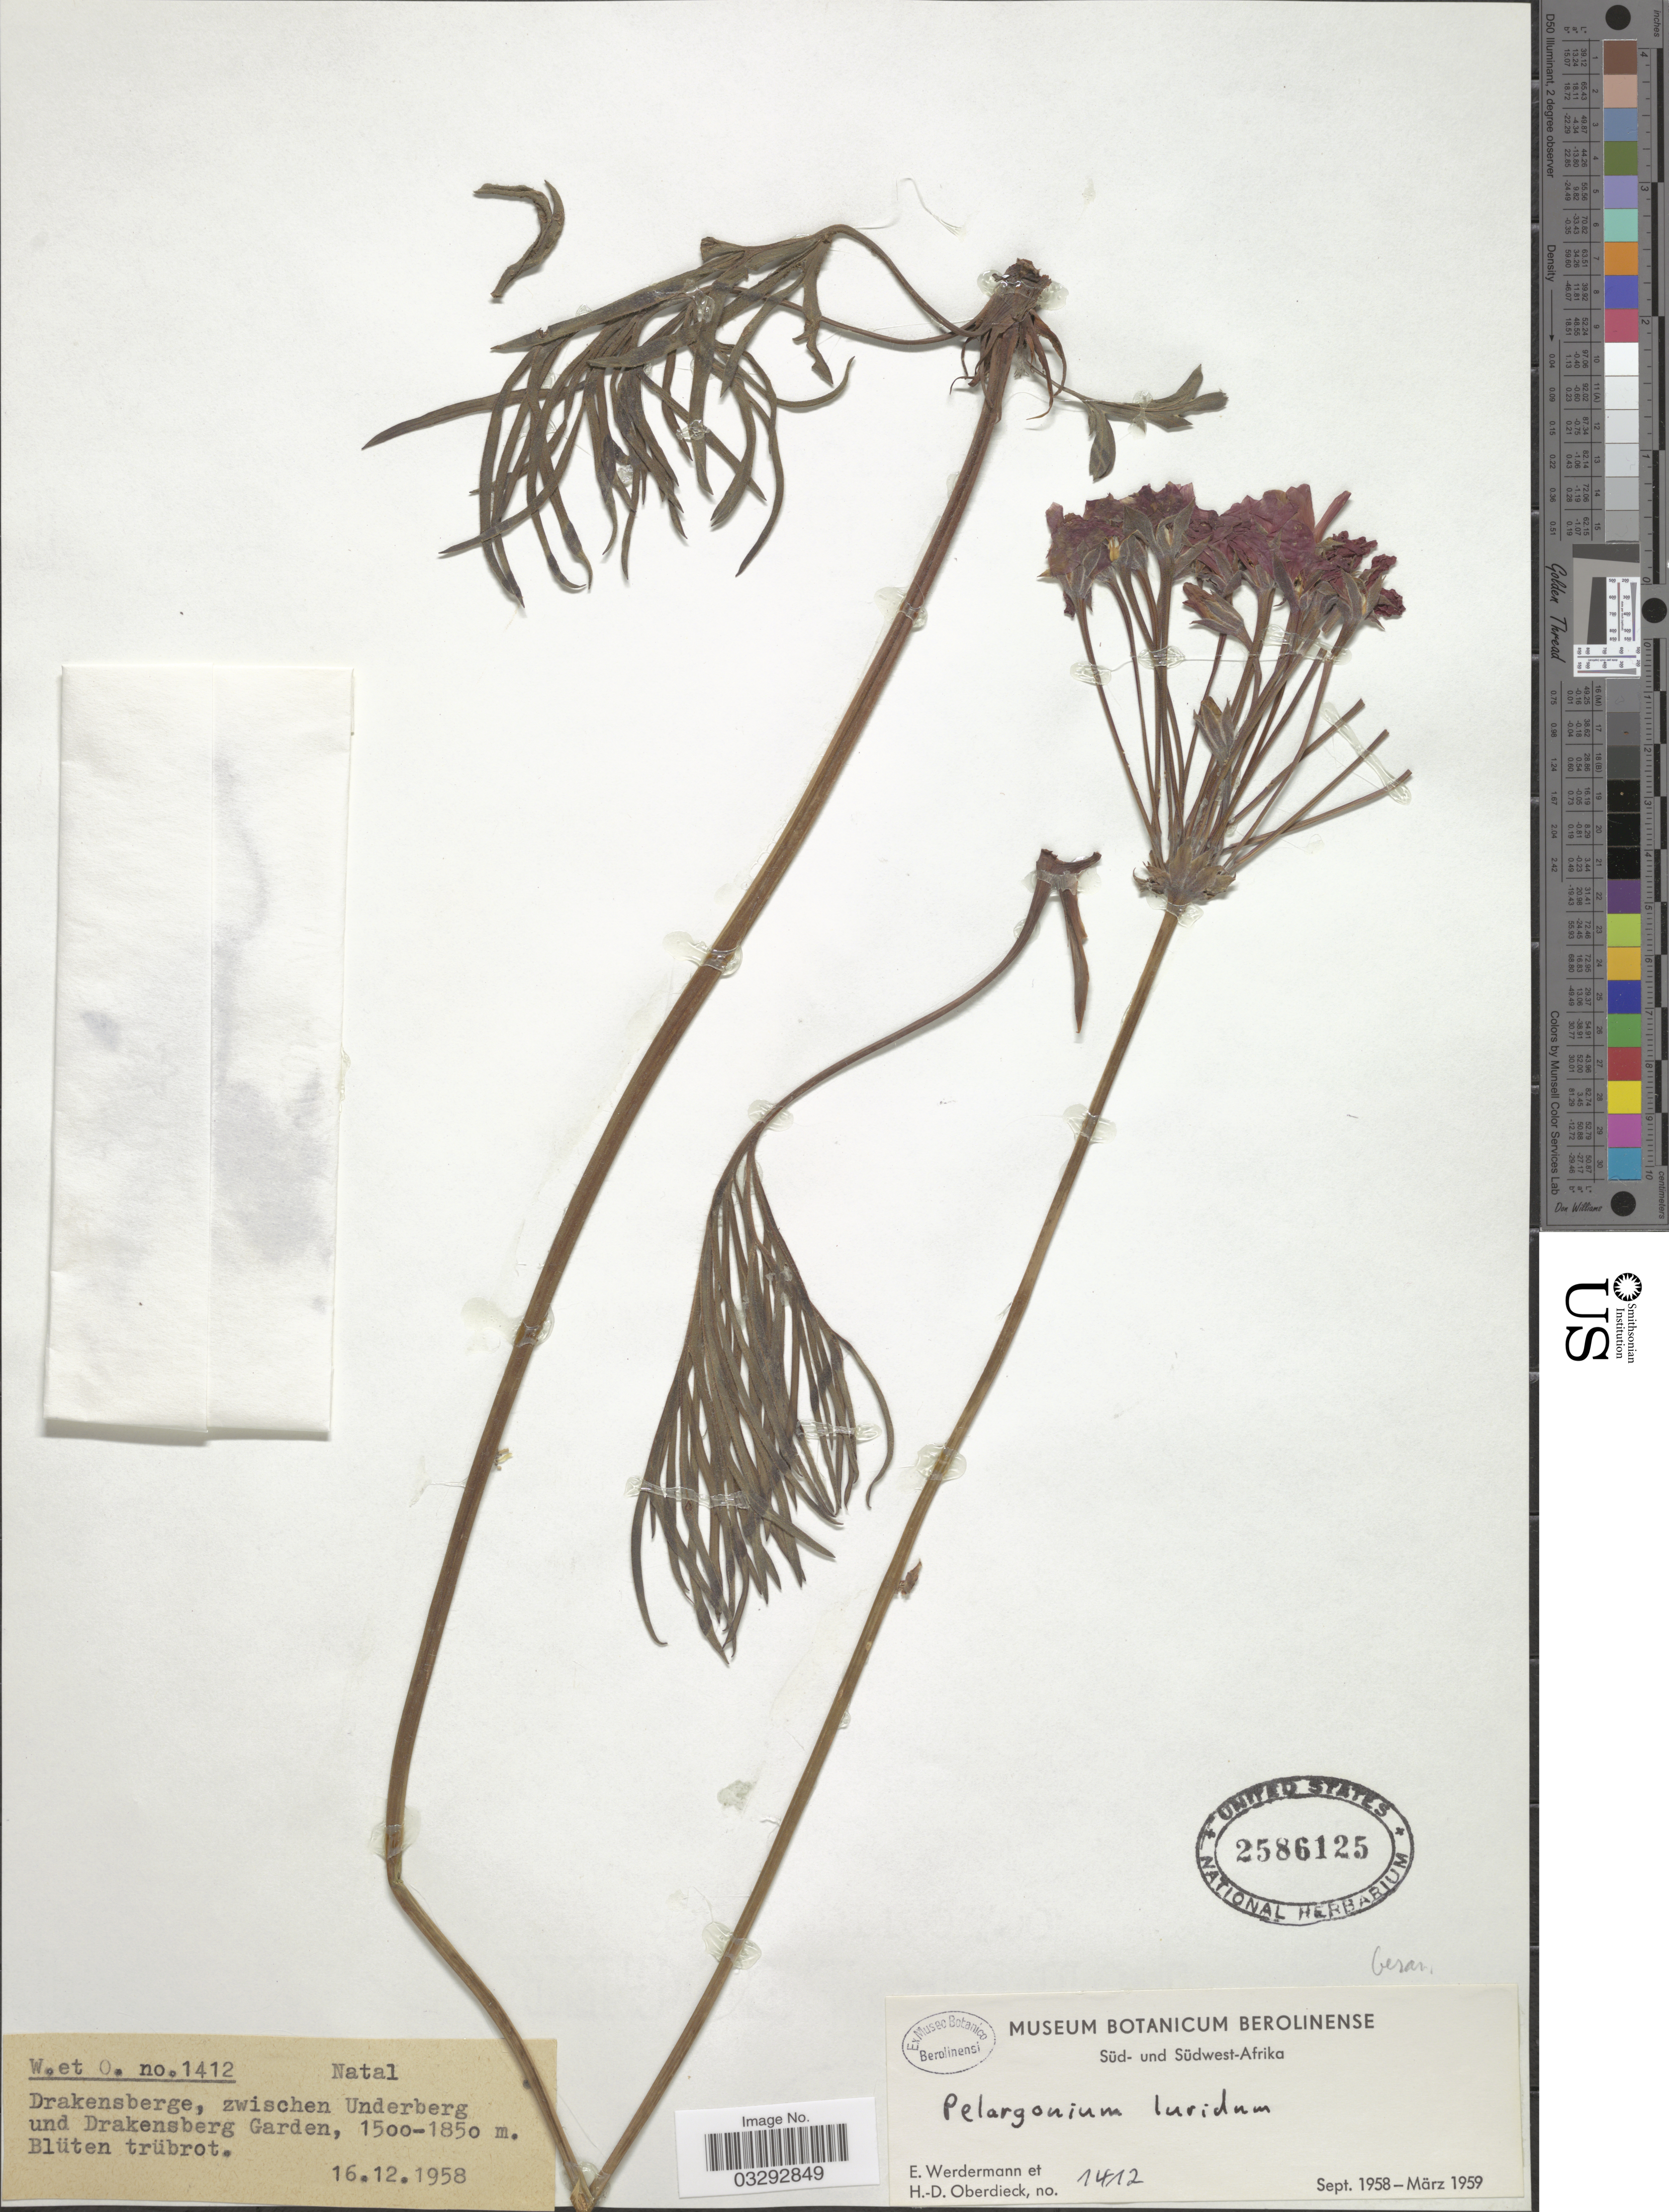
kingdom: Plantae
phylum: Tracheophyta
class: Magnoliopsida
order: Geraniales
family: Geraniaceae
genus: Pelargonium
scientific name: Pelargonium luridum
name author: (Andrews) Sweet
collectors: E. Werdermann & H. Oberdieck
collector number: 1412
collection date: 1958-12-16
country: South Africa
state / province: KwaZulu-Natal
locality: Drakensberge, zwischen Underberg und Drakensberg Garden.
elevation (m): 1500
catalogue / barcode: US 2586125